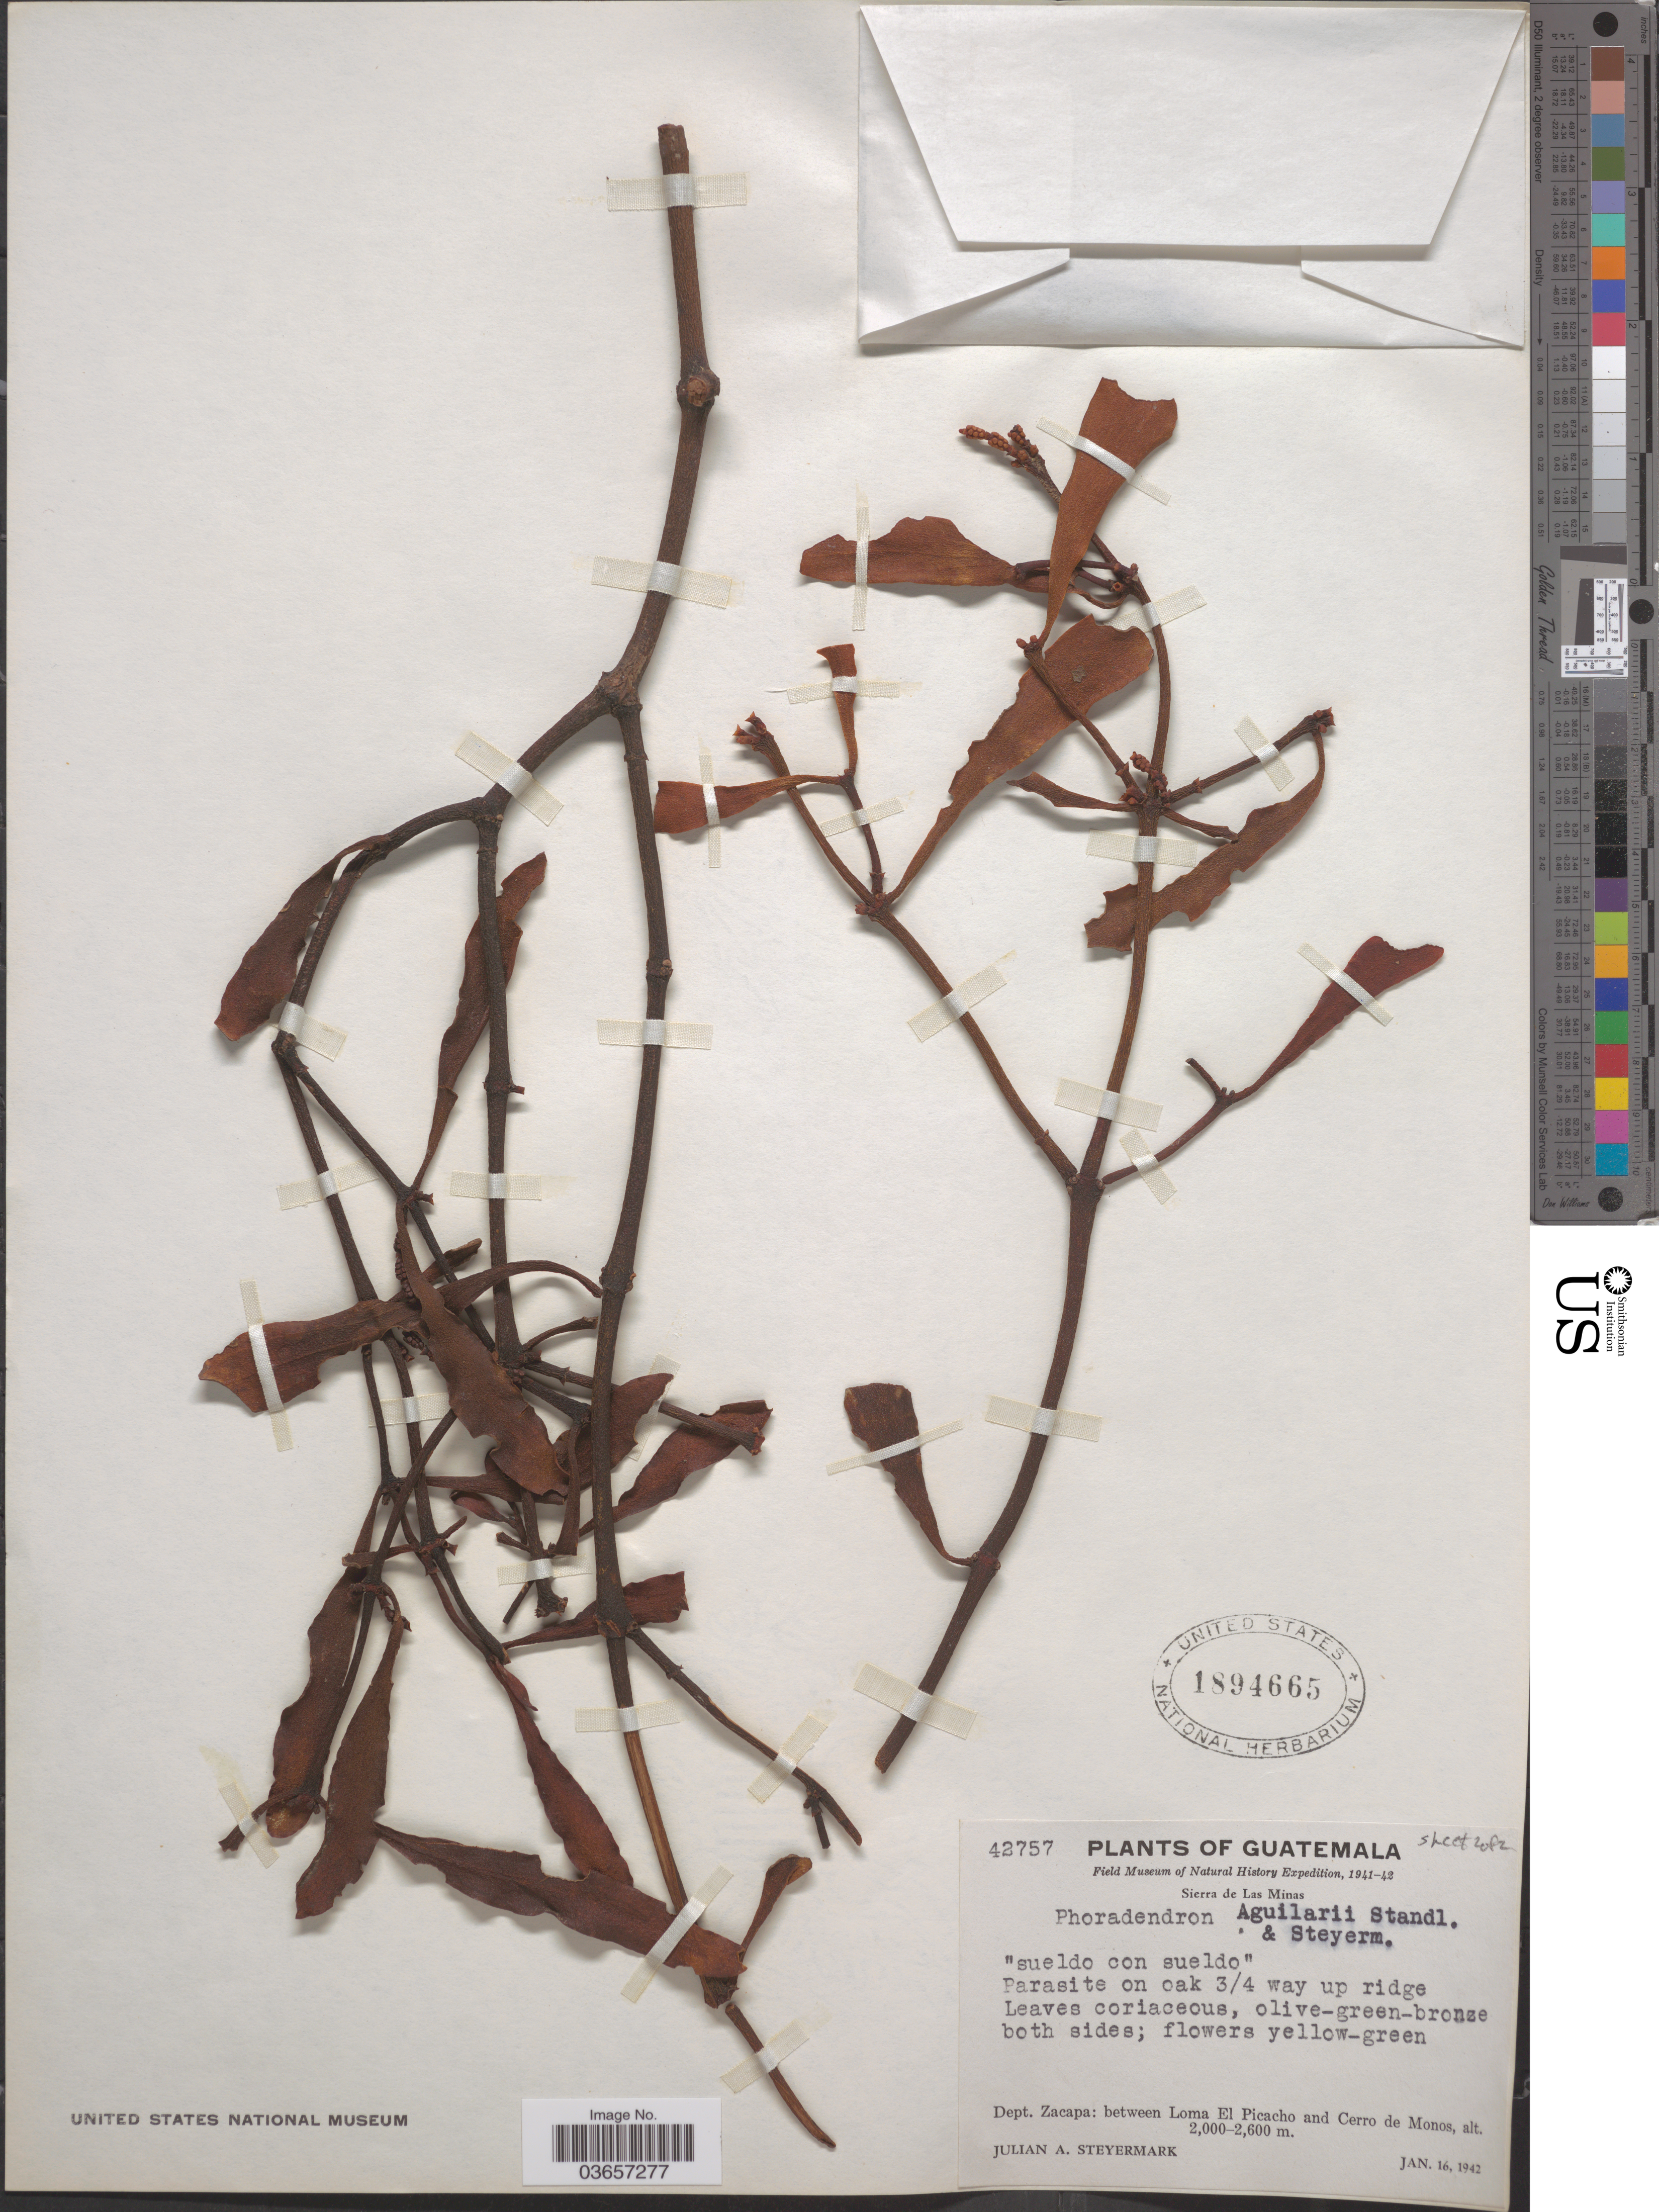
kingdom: Plantae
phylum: Tracheophyta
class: Magnoliopsida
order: Santalales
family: Viscaceae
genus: Phoradendron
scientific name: Phoradendron aguilarii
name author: Standl. & Steyerm.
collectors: J. Steyermark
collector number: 42757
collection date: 1942-01-16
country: Guatemala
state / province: Zacapa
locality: Sierra de Las Minas. Dept. Zacapa: between Loma El Picacho and Cerro de Monos.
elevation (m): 2000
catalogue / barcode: US 1894665